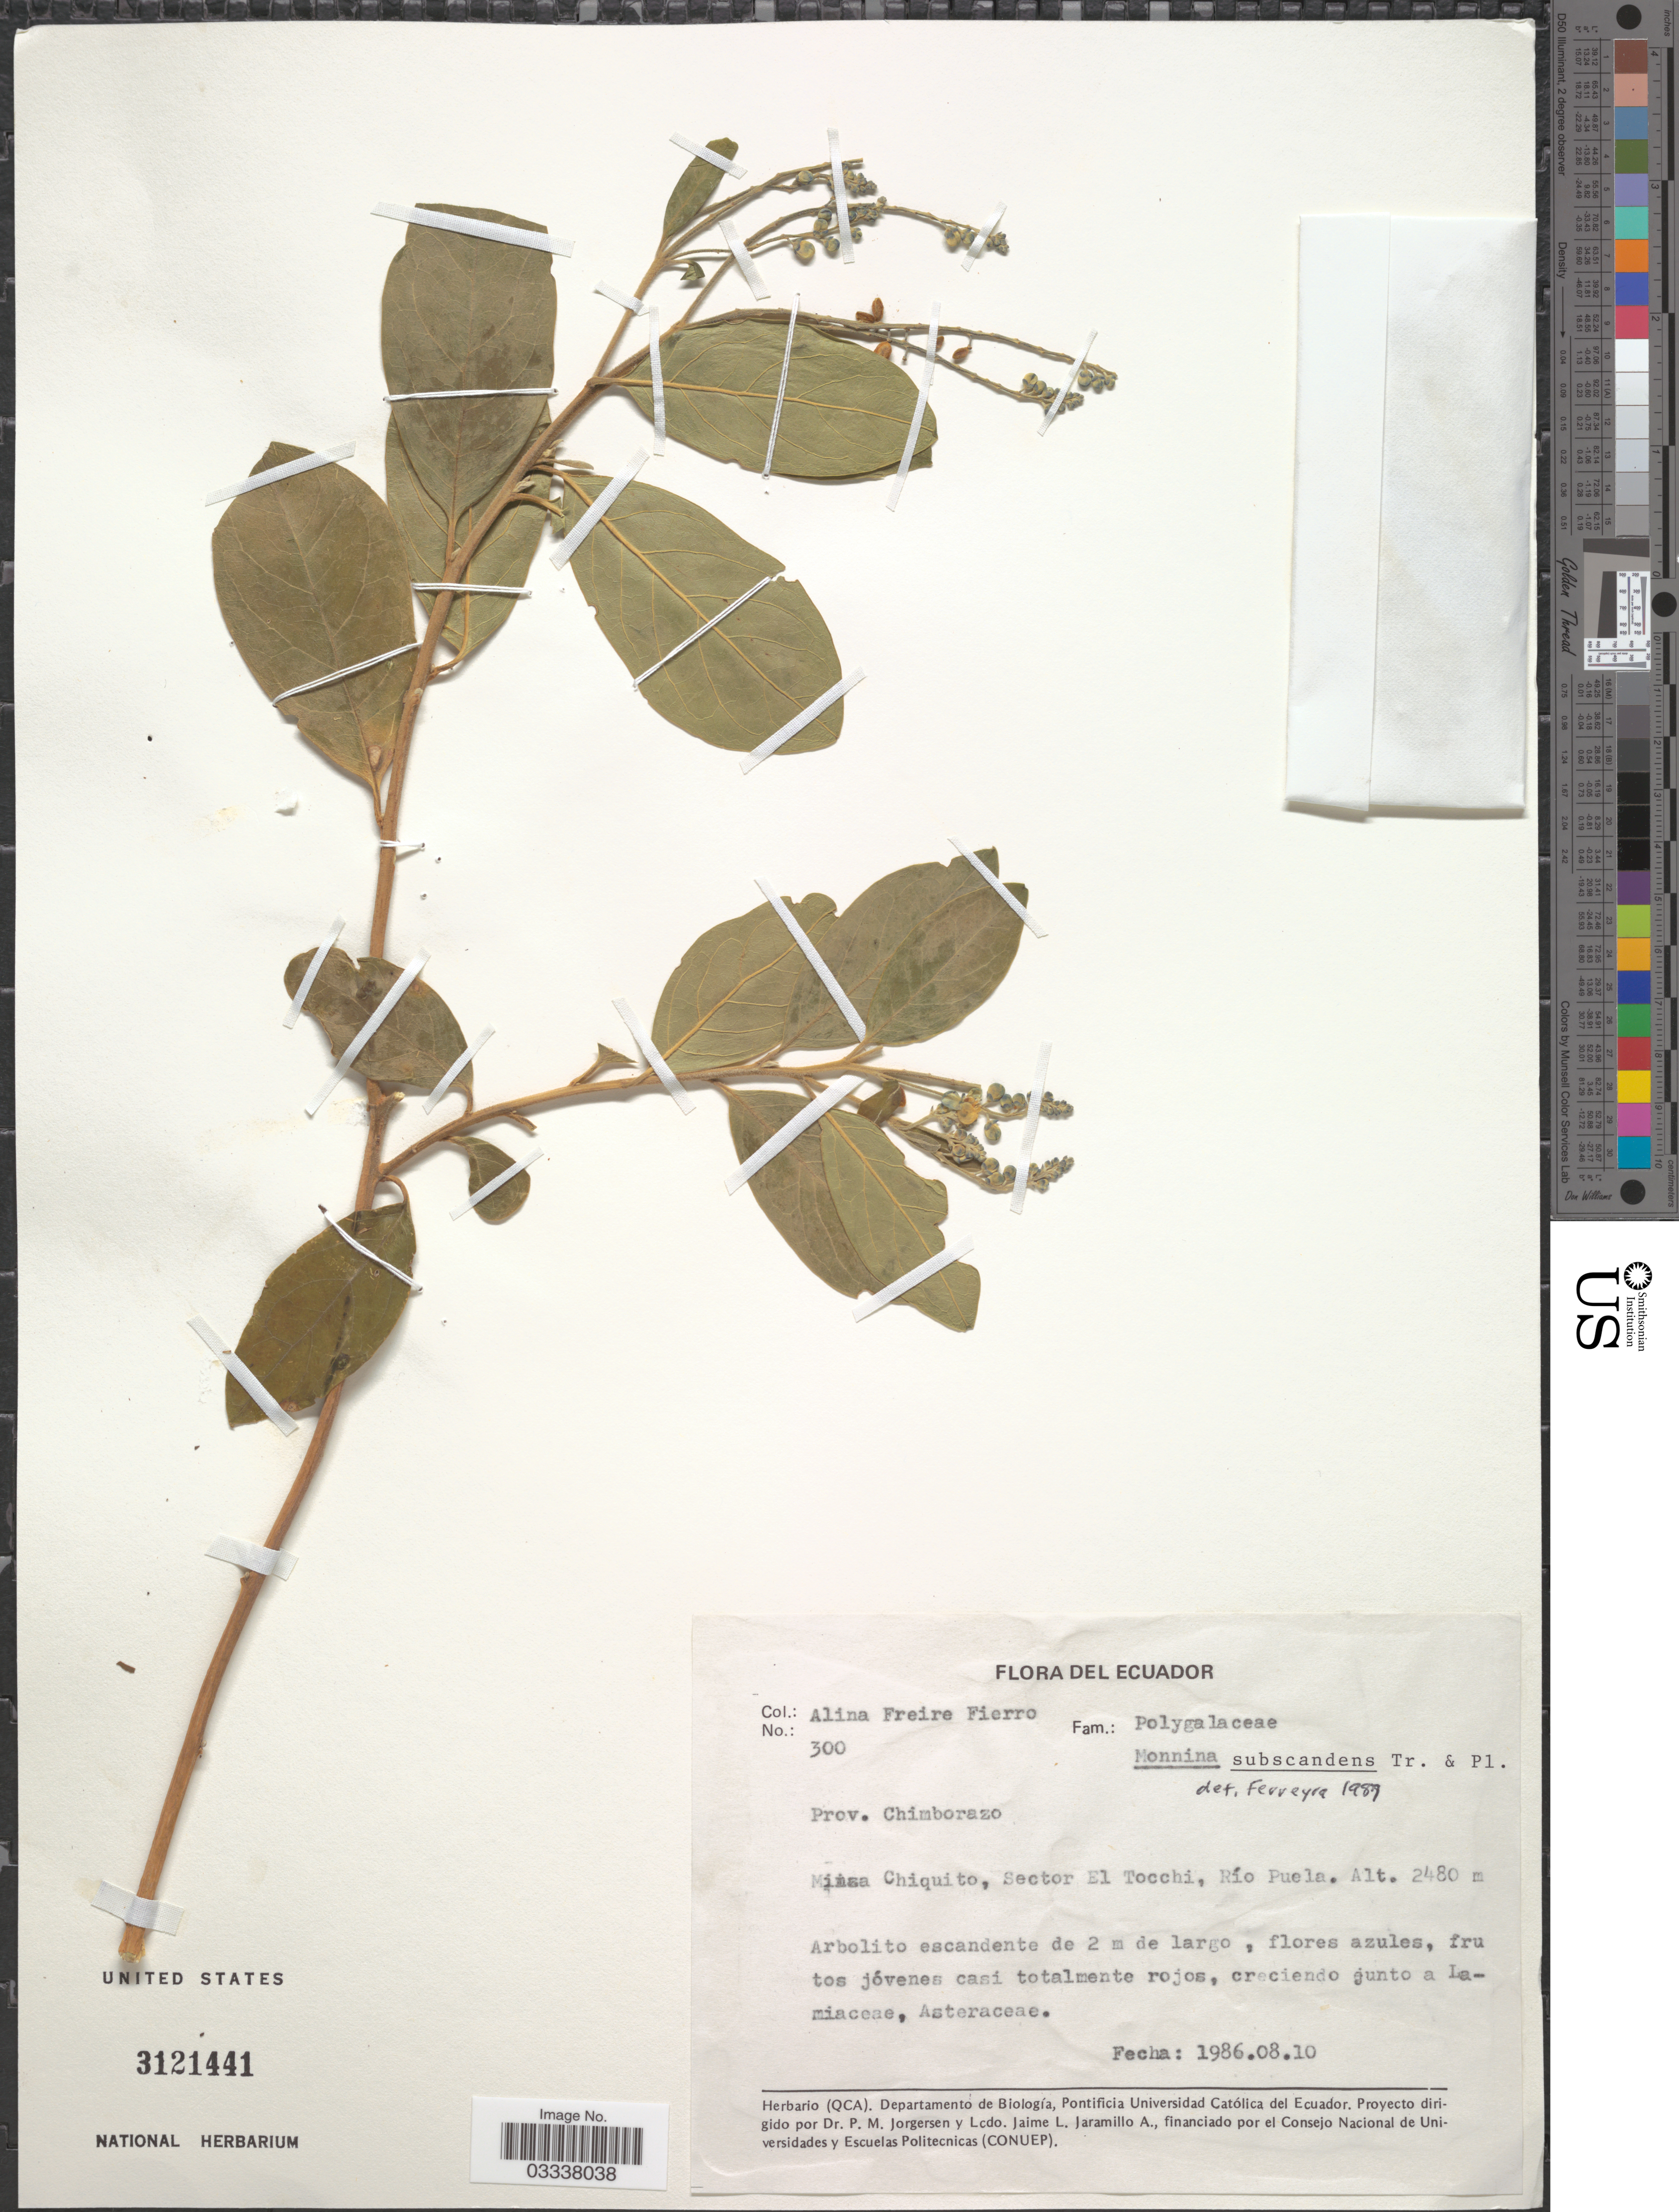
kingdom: Plantae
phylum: Tracheophyta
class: Magnoliopsida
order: Fabales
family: Polygalaceae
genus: Monnina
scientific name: Monnina subscandens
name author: Triana & Planch.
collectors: A. Freire-Fierro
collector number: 300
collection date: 1986-08-10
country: Ecuador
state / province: Chimborazo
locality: Minza Chiquito, Sector El Tocchi, Río Puela.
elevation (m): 2480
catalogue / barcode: US 3121441